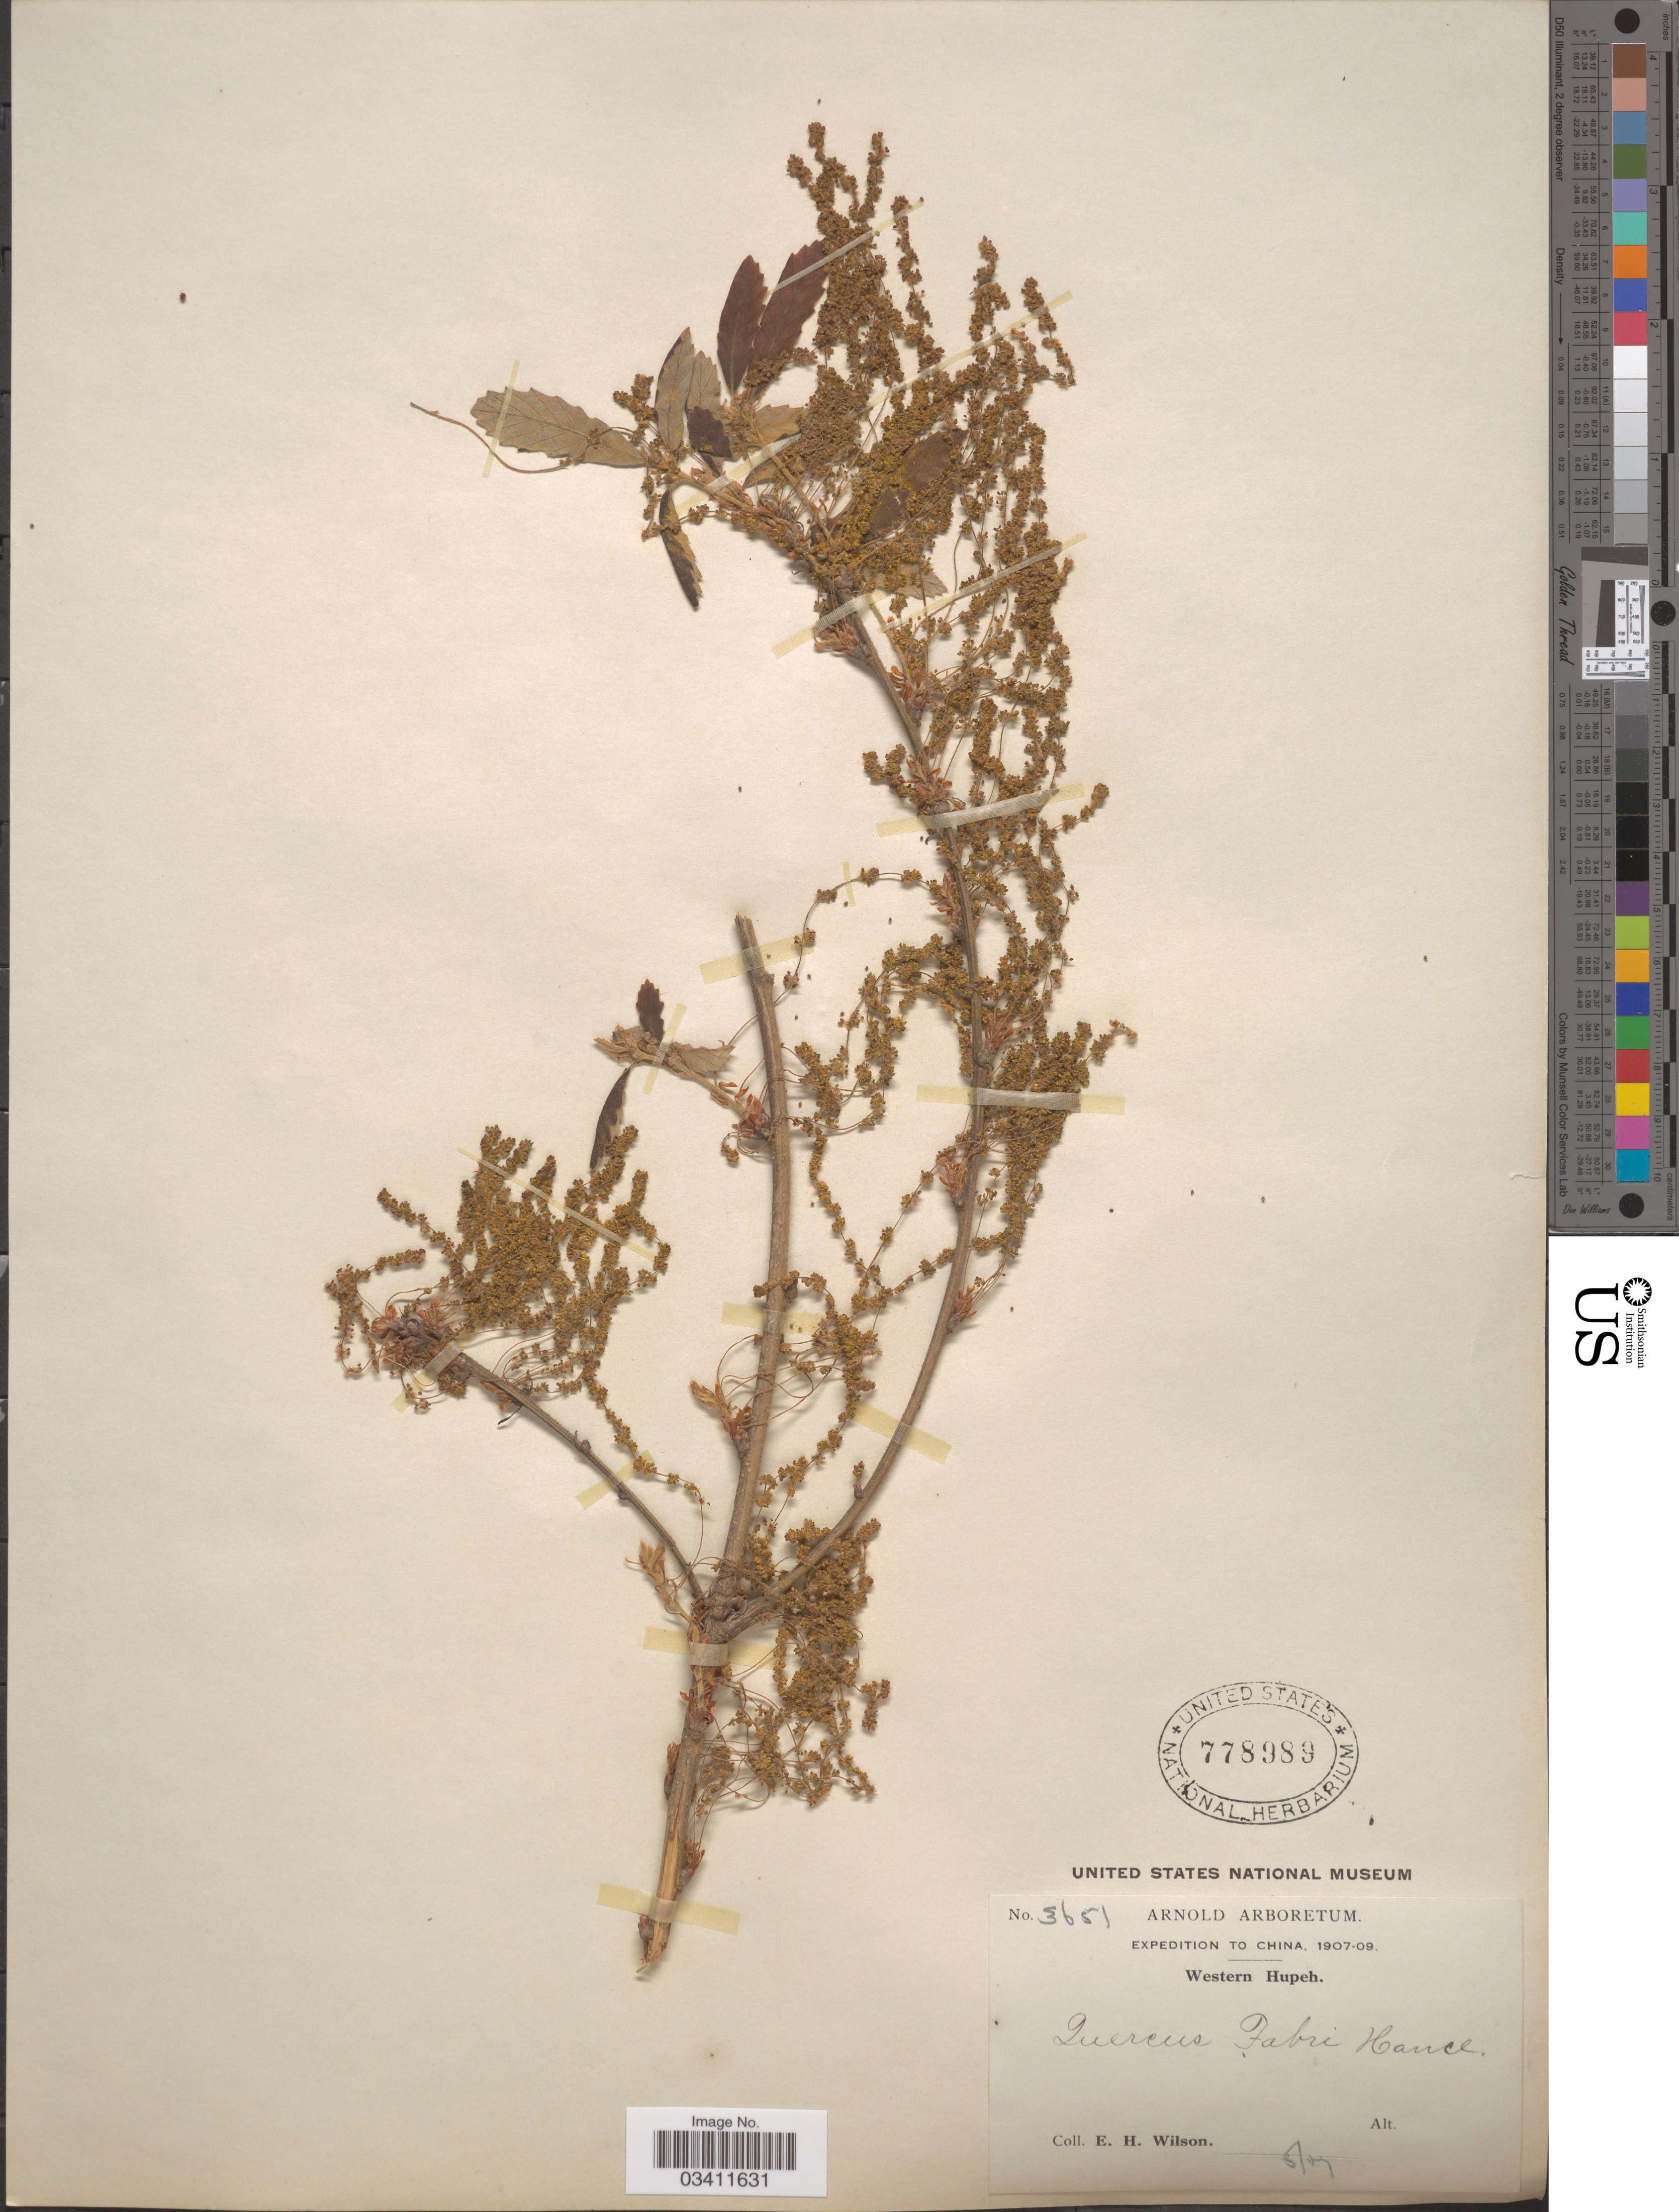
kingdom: Plantae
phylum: Tracheophyta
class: Magnoliopsida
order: Fagales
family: Fagaceae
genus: Quercus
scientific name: Quercus fabrei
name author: Hance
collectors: E. Wilson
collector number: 3651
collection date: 1907-05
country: China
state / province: Hubei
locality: Western Hupeh.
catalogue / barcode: US 778989